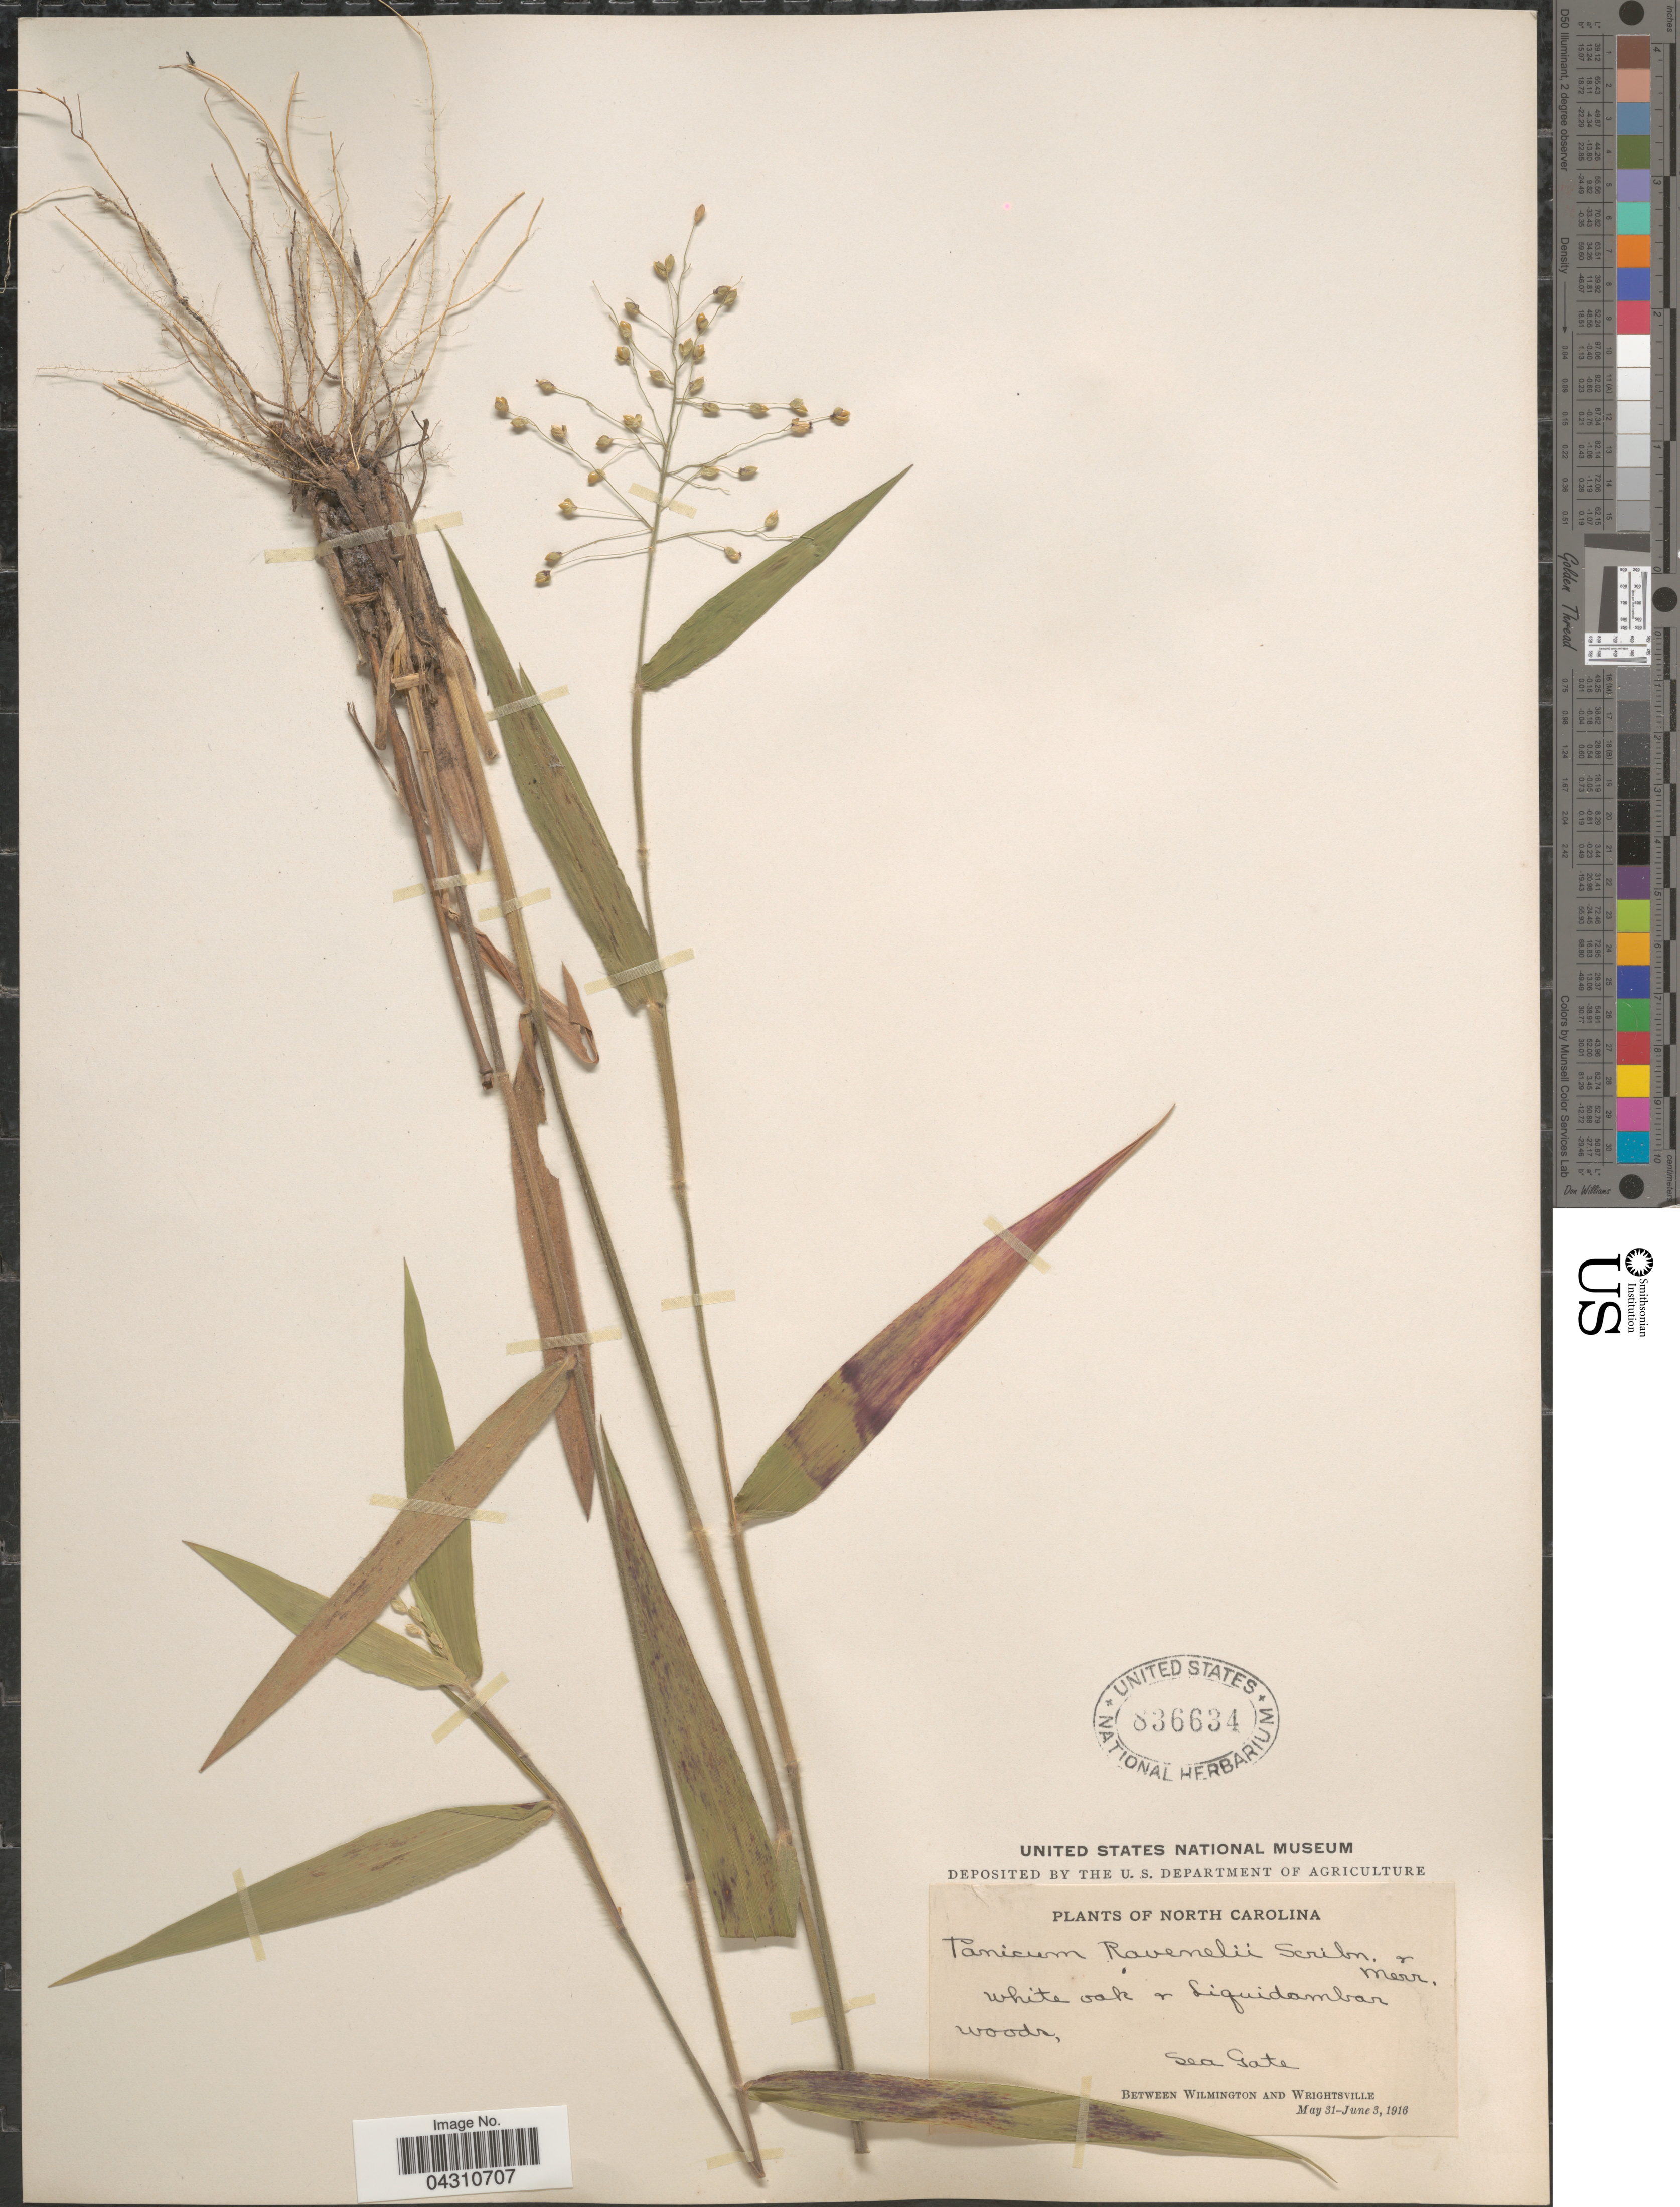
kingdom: Plantae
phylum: Tracheophyta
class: Liliopsida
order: Poales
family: Poaceae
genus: Dichanthelium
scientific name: Dichanthelium ravenelii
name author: (Scribn. & Merr.) Gould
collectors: A. Chase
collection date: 1916-05-31/1916-06-03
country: United States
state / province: North Carolina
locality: Sea Gate. Between Wilmington and Wrightsville.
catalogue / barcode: US 836634